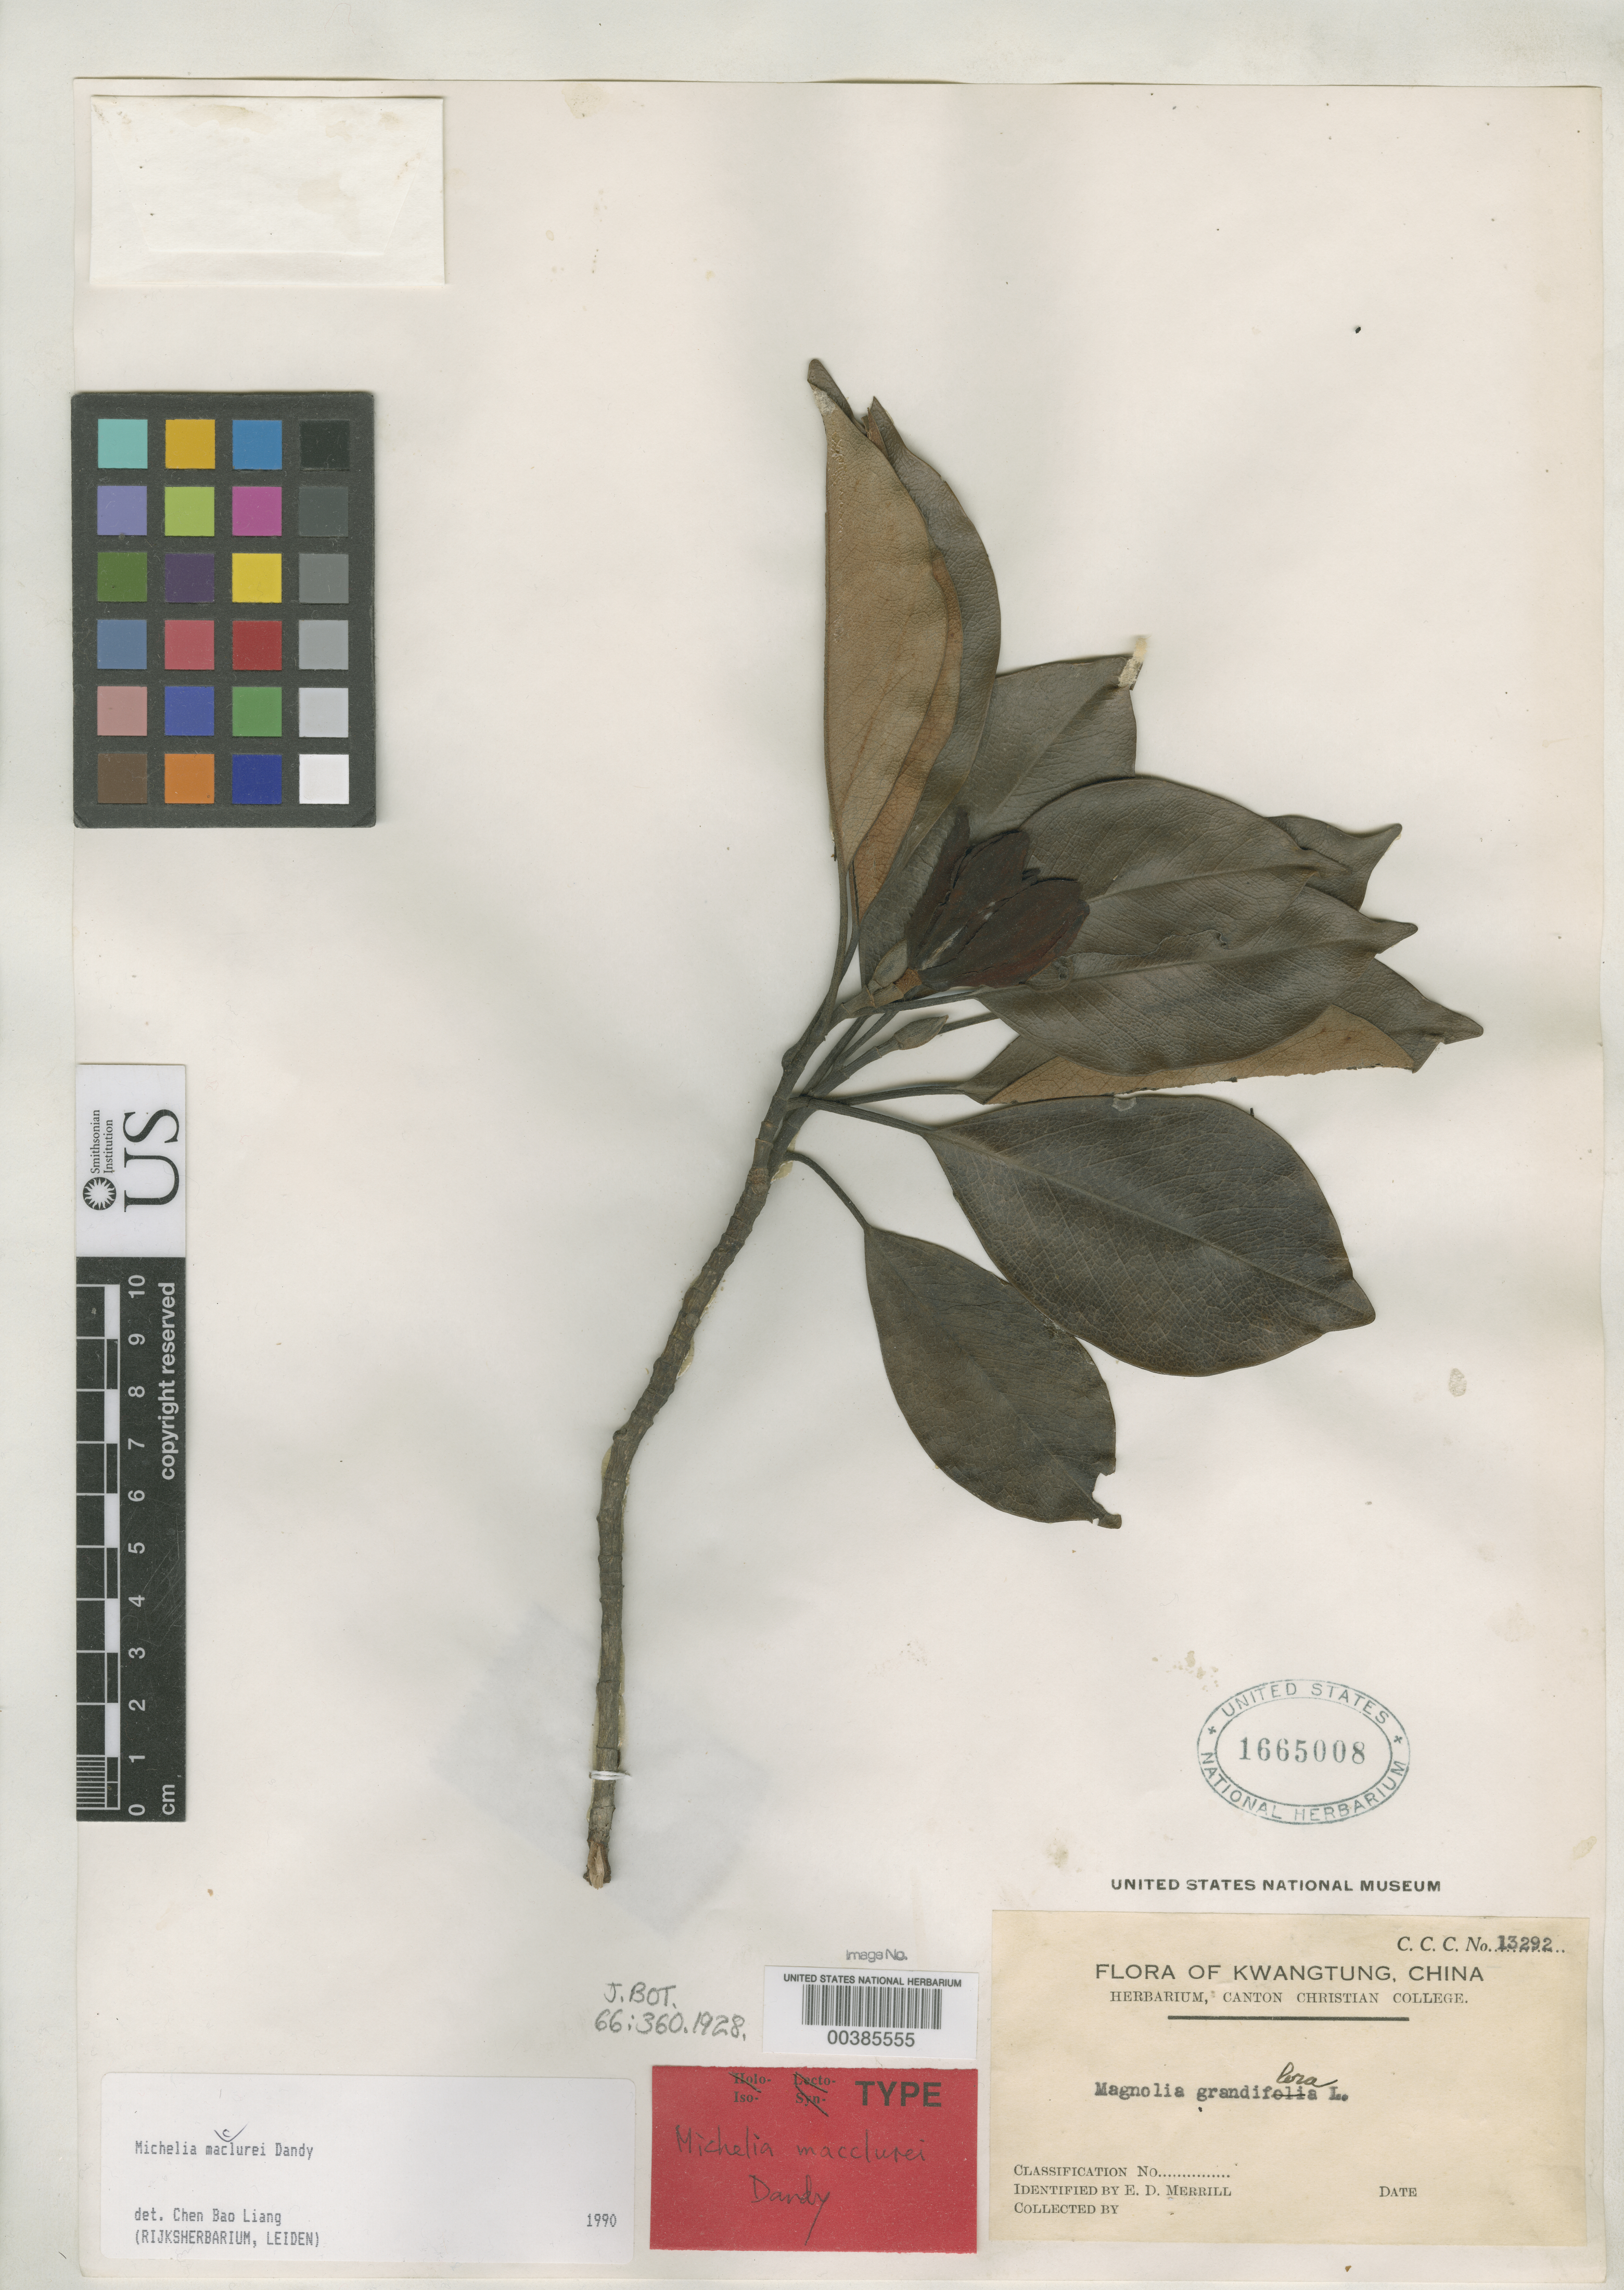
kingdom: Plantae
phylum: Tracheophyta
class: Magnoliopsida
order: Magnoliales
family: Magnoliaceae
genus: Michelia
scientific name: Michelia macclurei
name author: Dandy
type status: Isotype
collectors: ex herb. Canton Christian College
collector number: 13292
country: China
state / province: Guangdong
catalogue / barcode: US 1665008